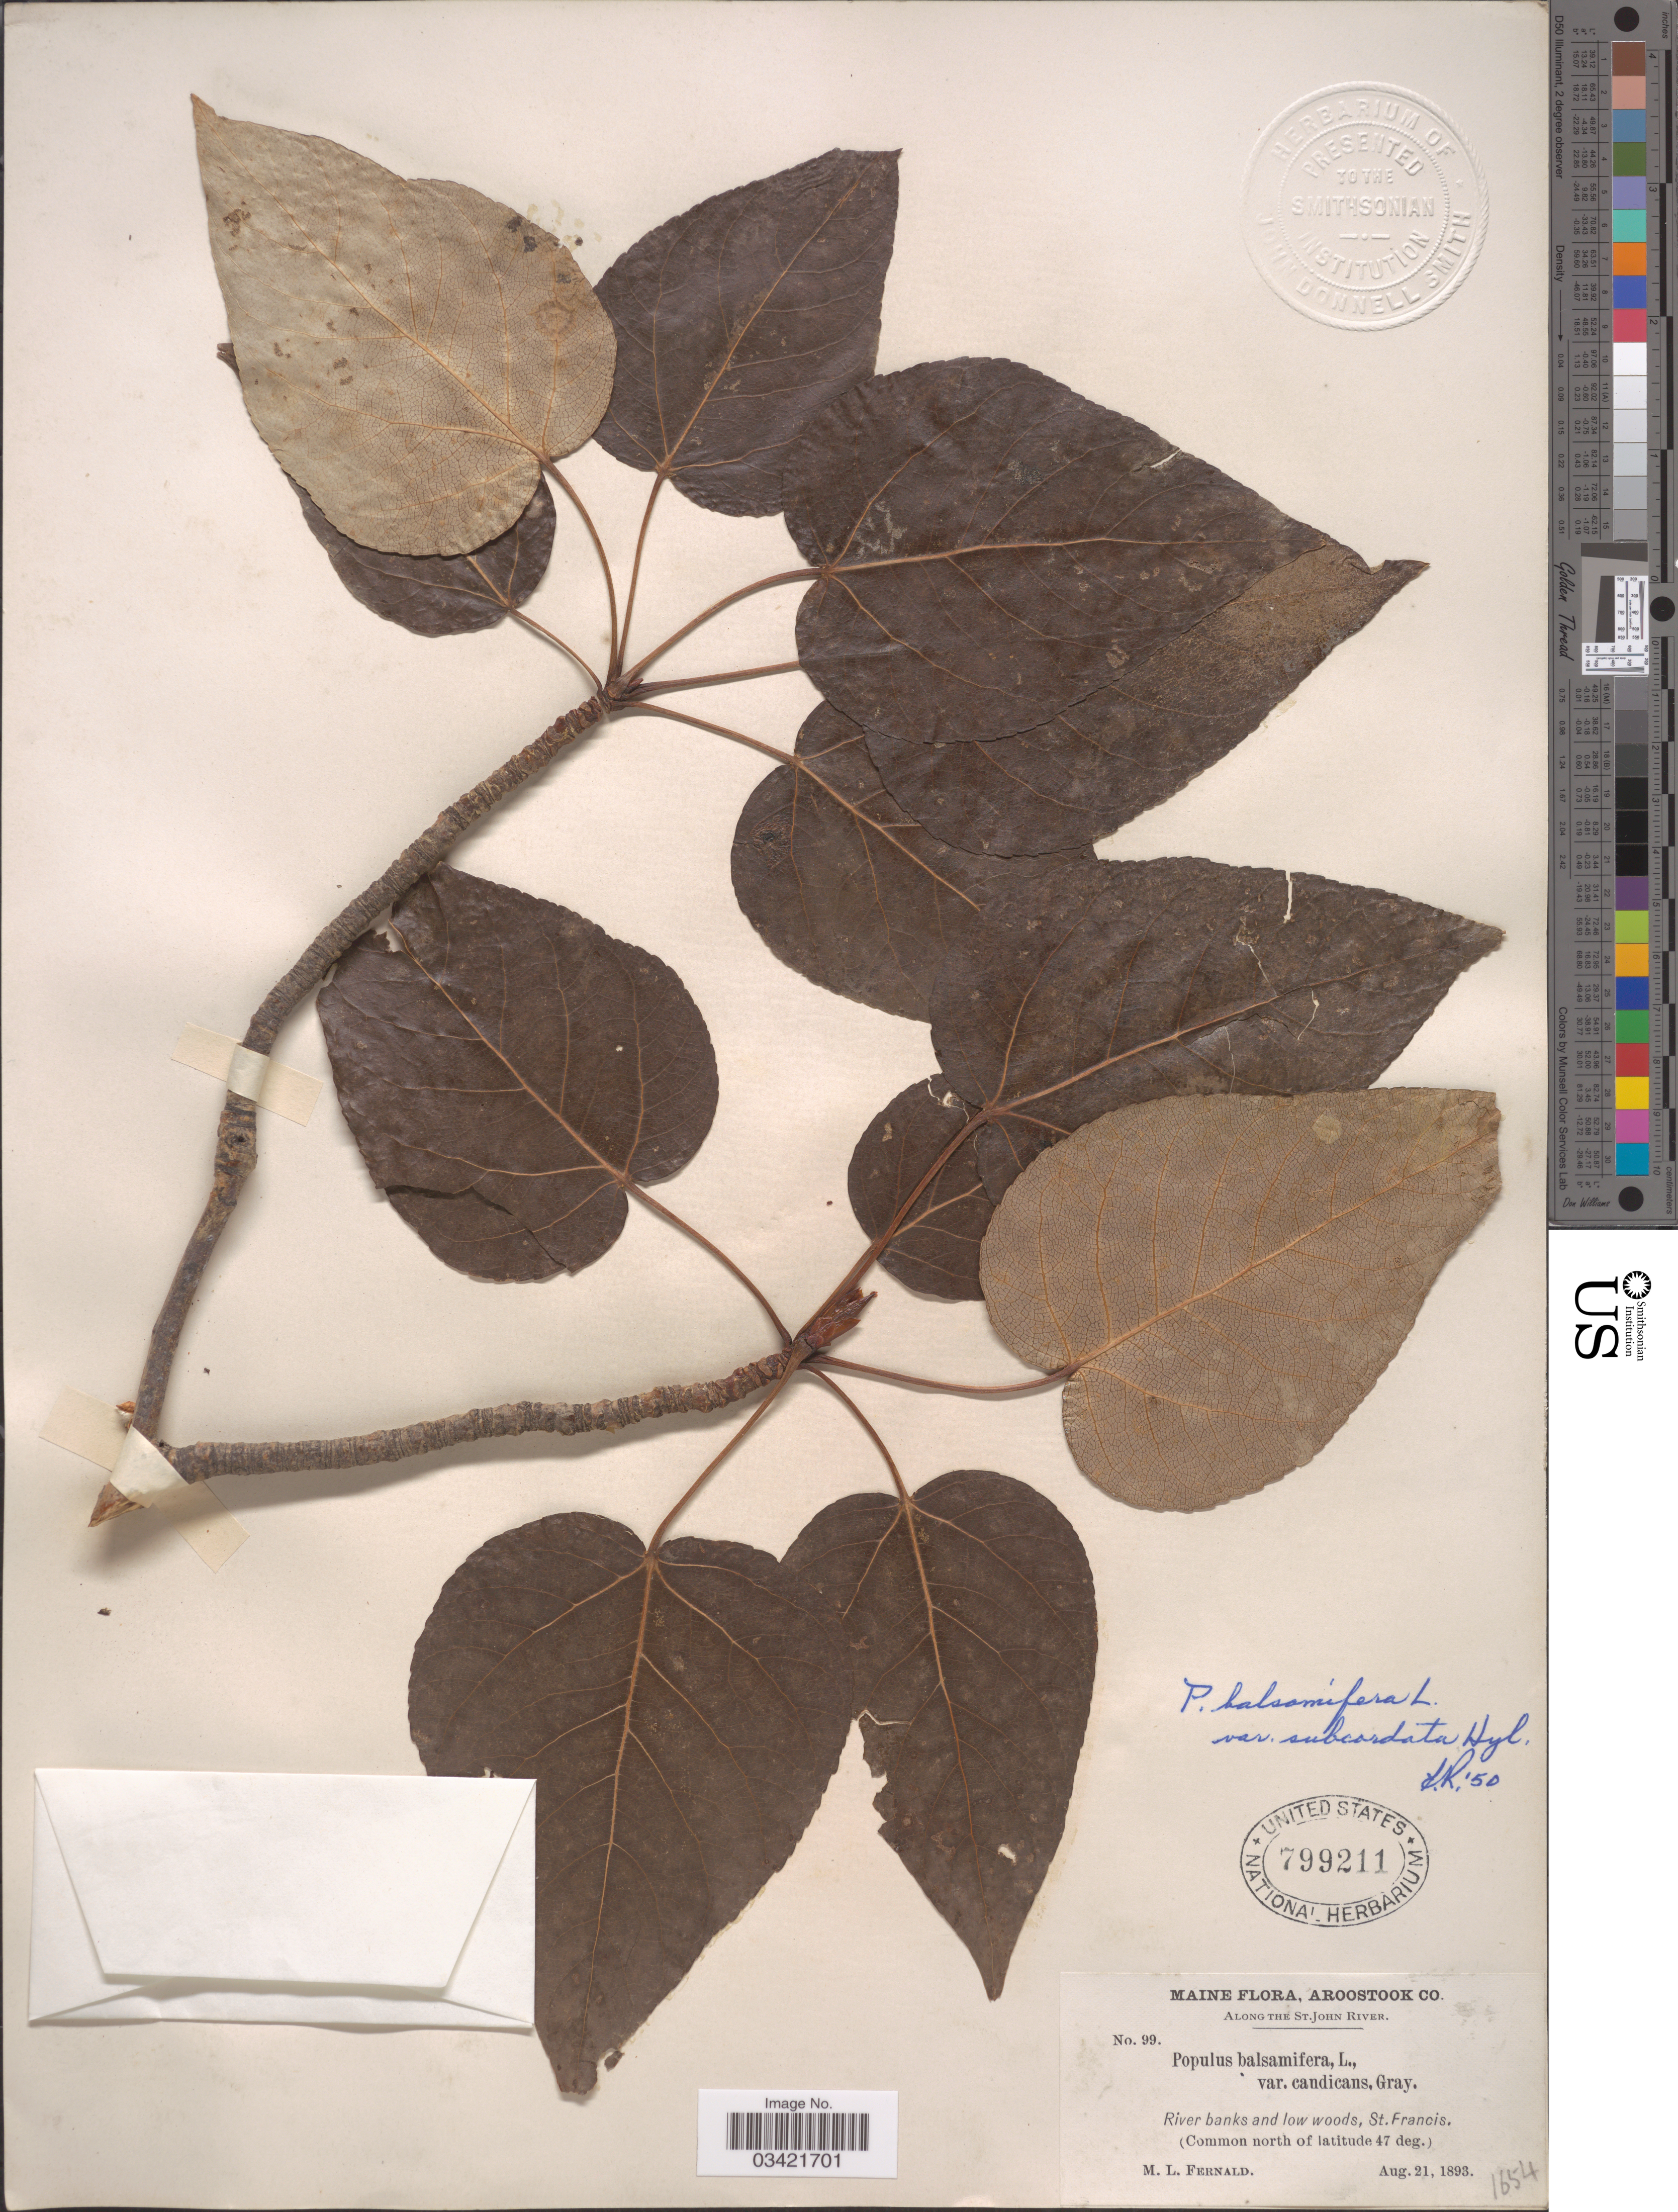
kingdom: Plantae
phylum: Tracheophyta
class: Magnoliopsida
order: Malpighiales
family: Salicaceae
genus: Populus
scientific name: Populus balsamifera var. subcordata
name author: Hyl.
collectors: M. L. Fernald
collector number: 99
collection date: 1893-08-21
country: United States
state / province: Maine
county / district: Aroostook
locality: Along the St. John River. River banks and low woods, St. Francis.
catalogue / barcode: US 799211